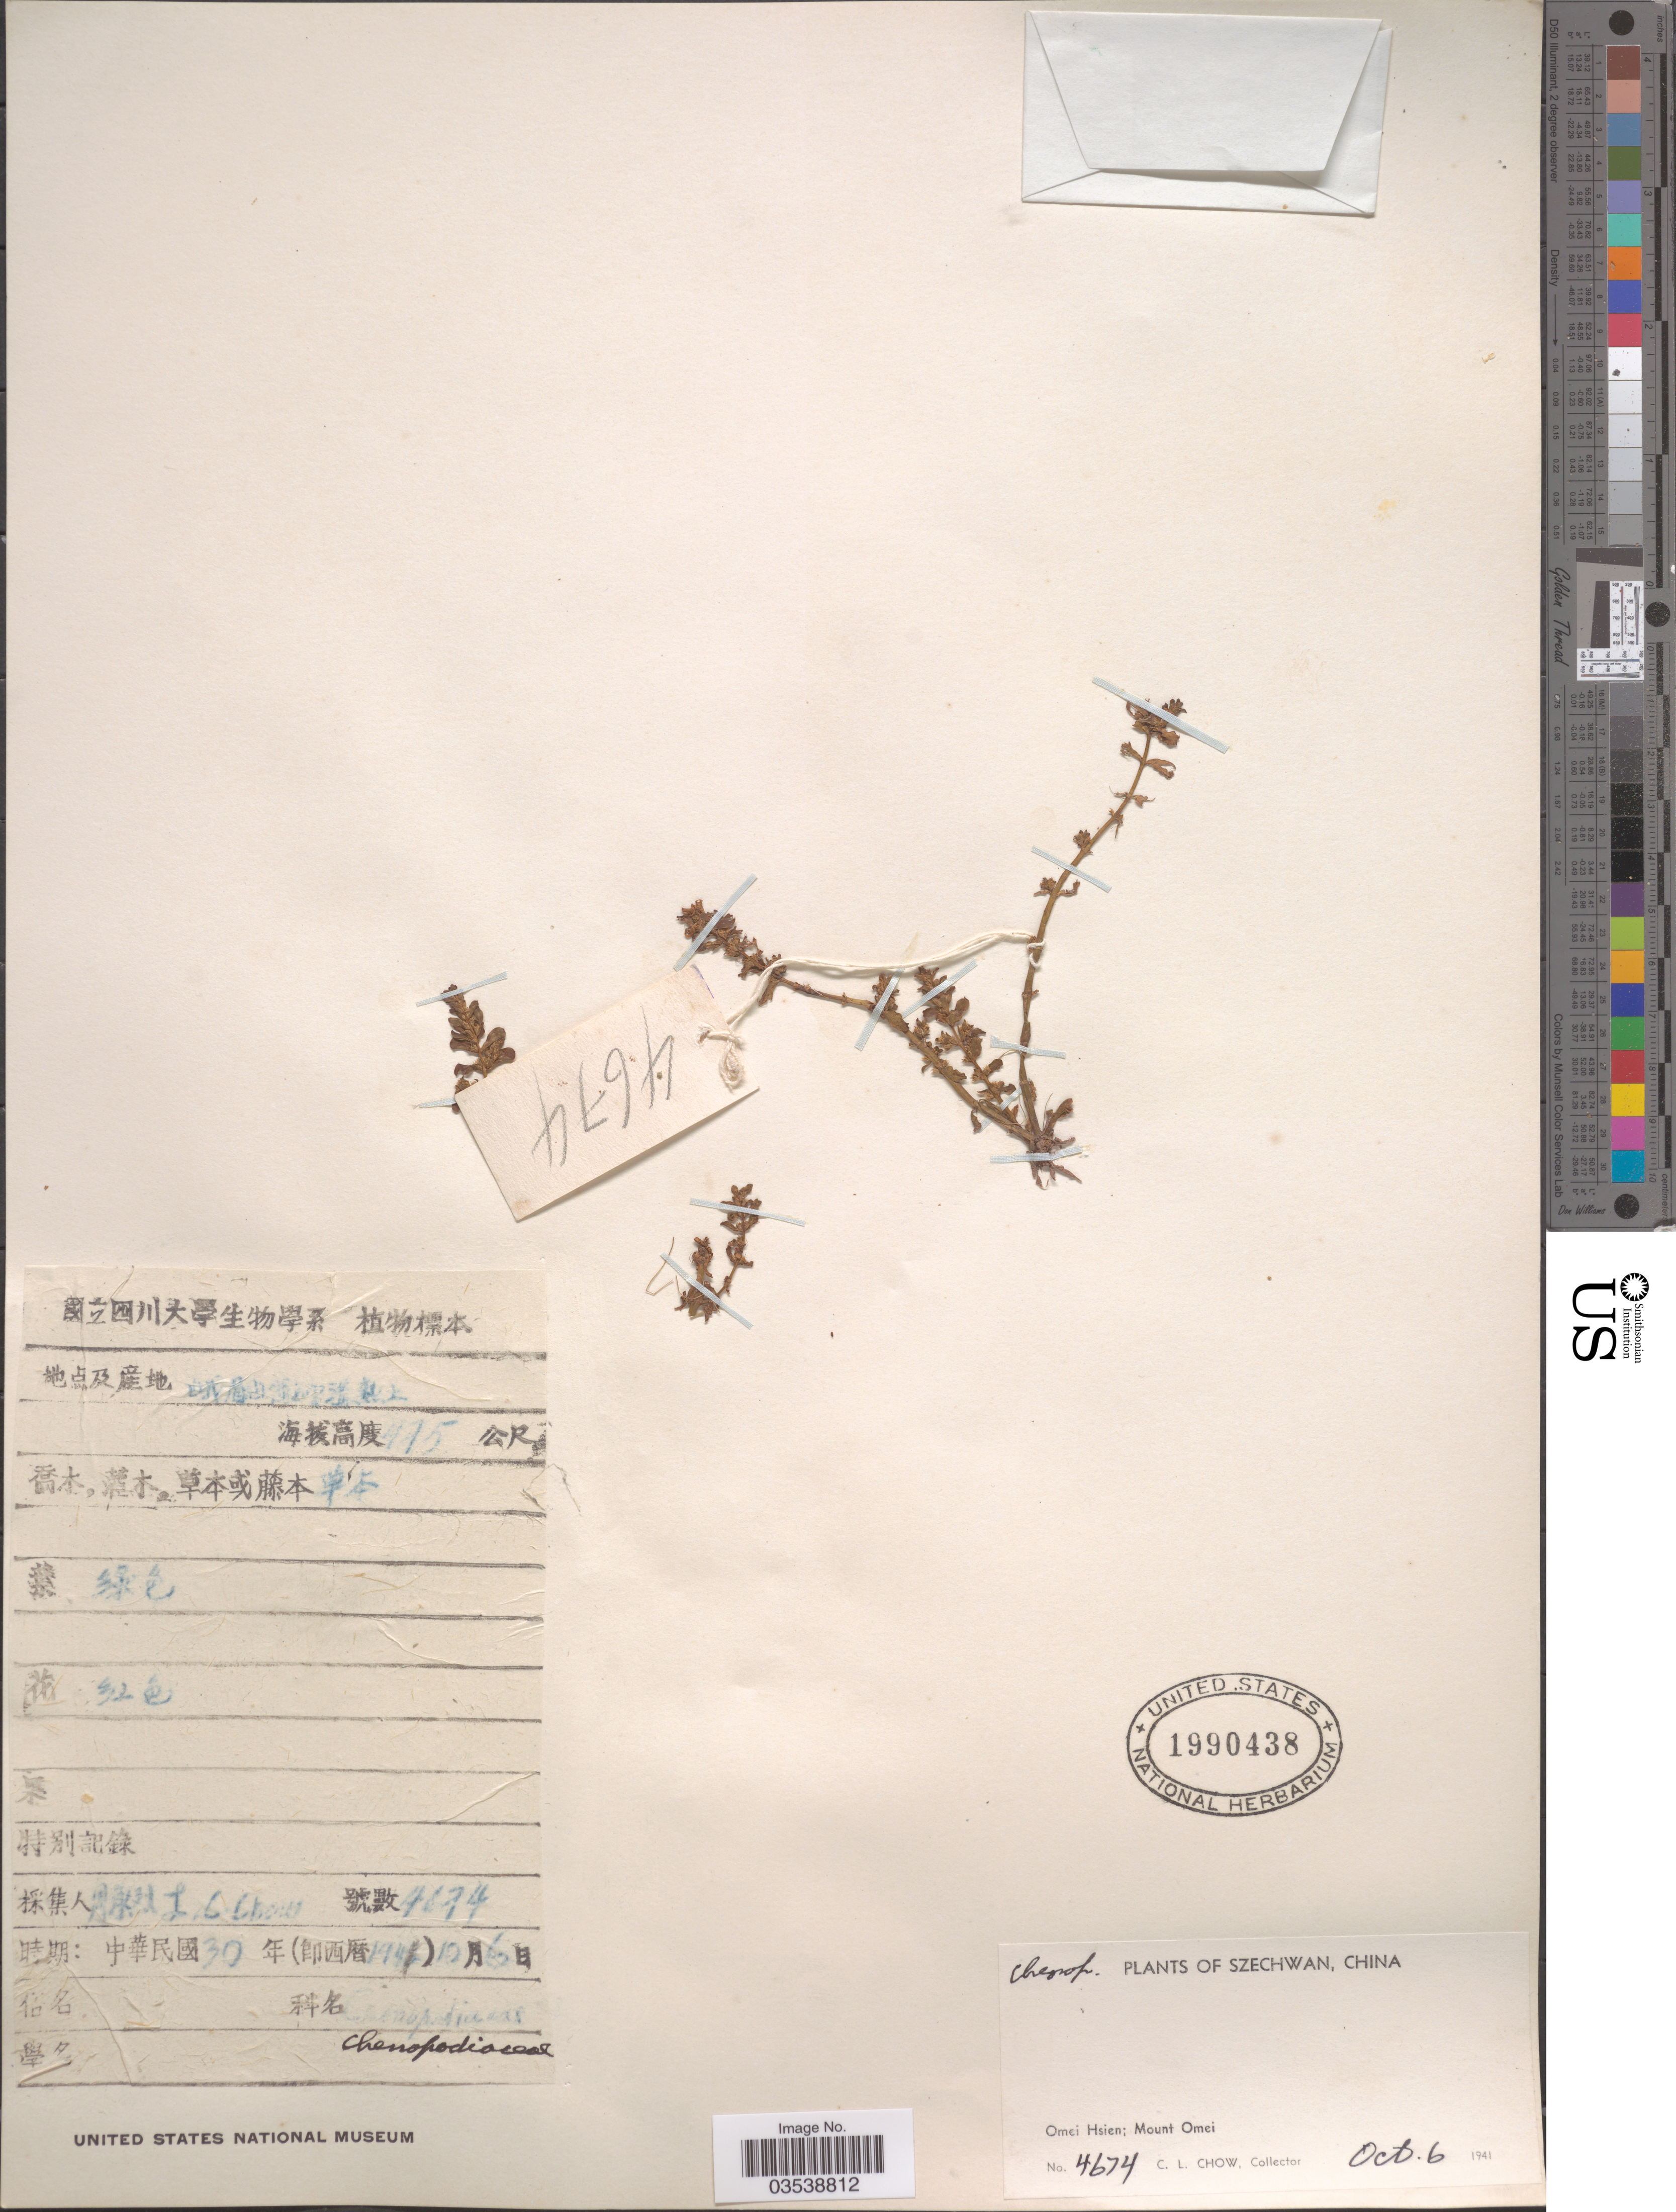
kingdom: Plantae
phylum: Tracheophyta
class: Magnoliopsida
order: Caryophyllales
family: Amaranthaceae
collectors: C. Chow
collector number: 4674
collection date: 1941-10-06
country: China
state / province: Sichuan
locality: Szechwan. Omei Hsien; Mount Omei.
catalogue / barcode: US 1990438